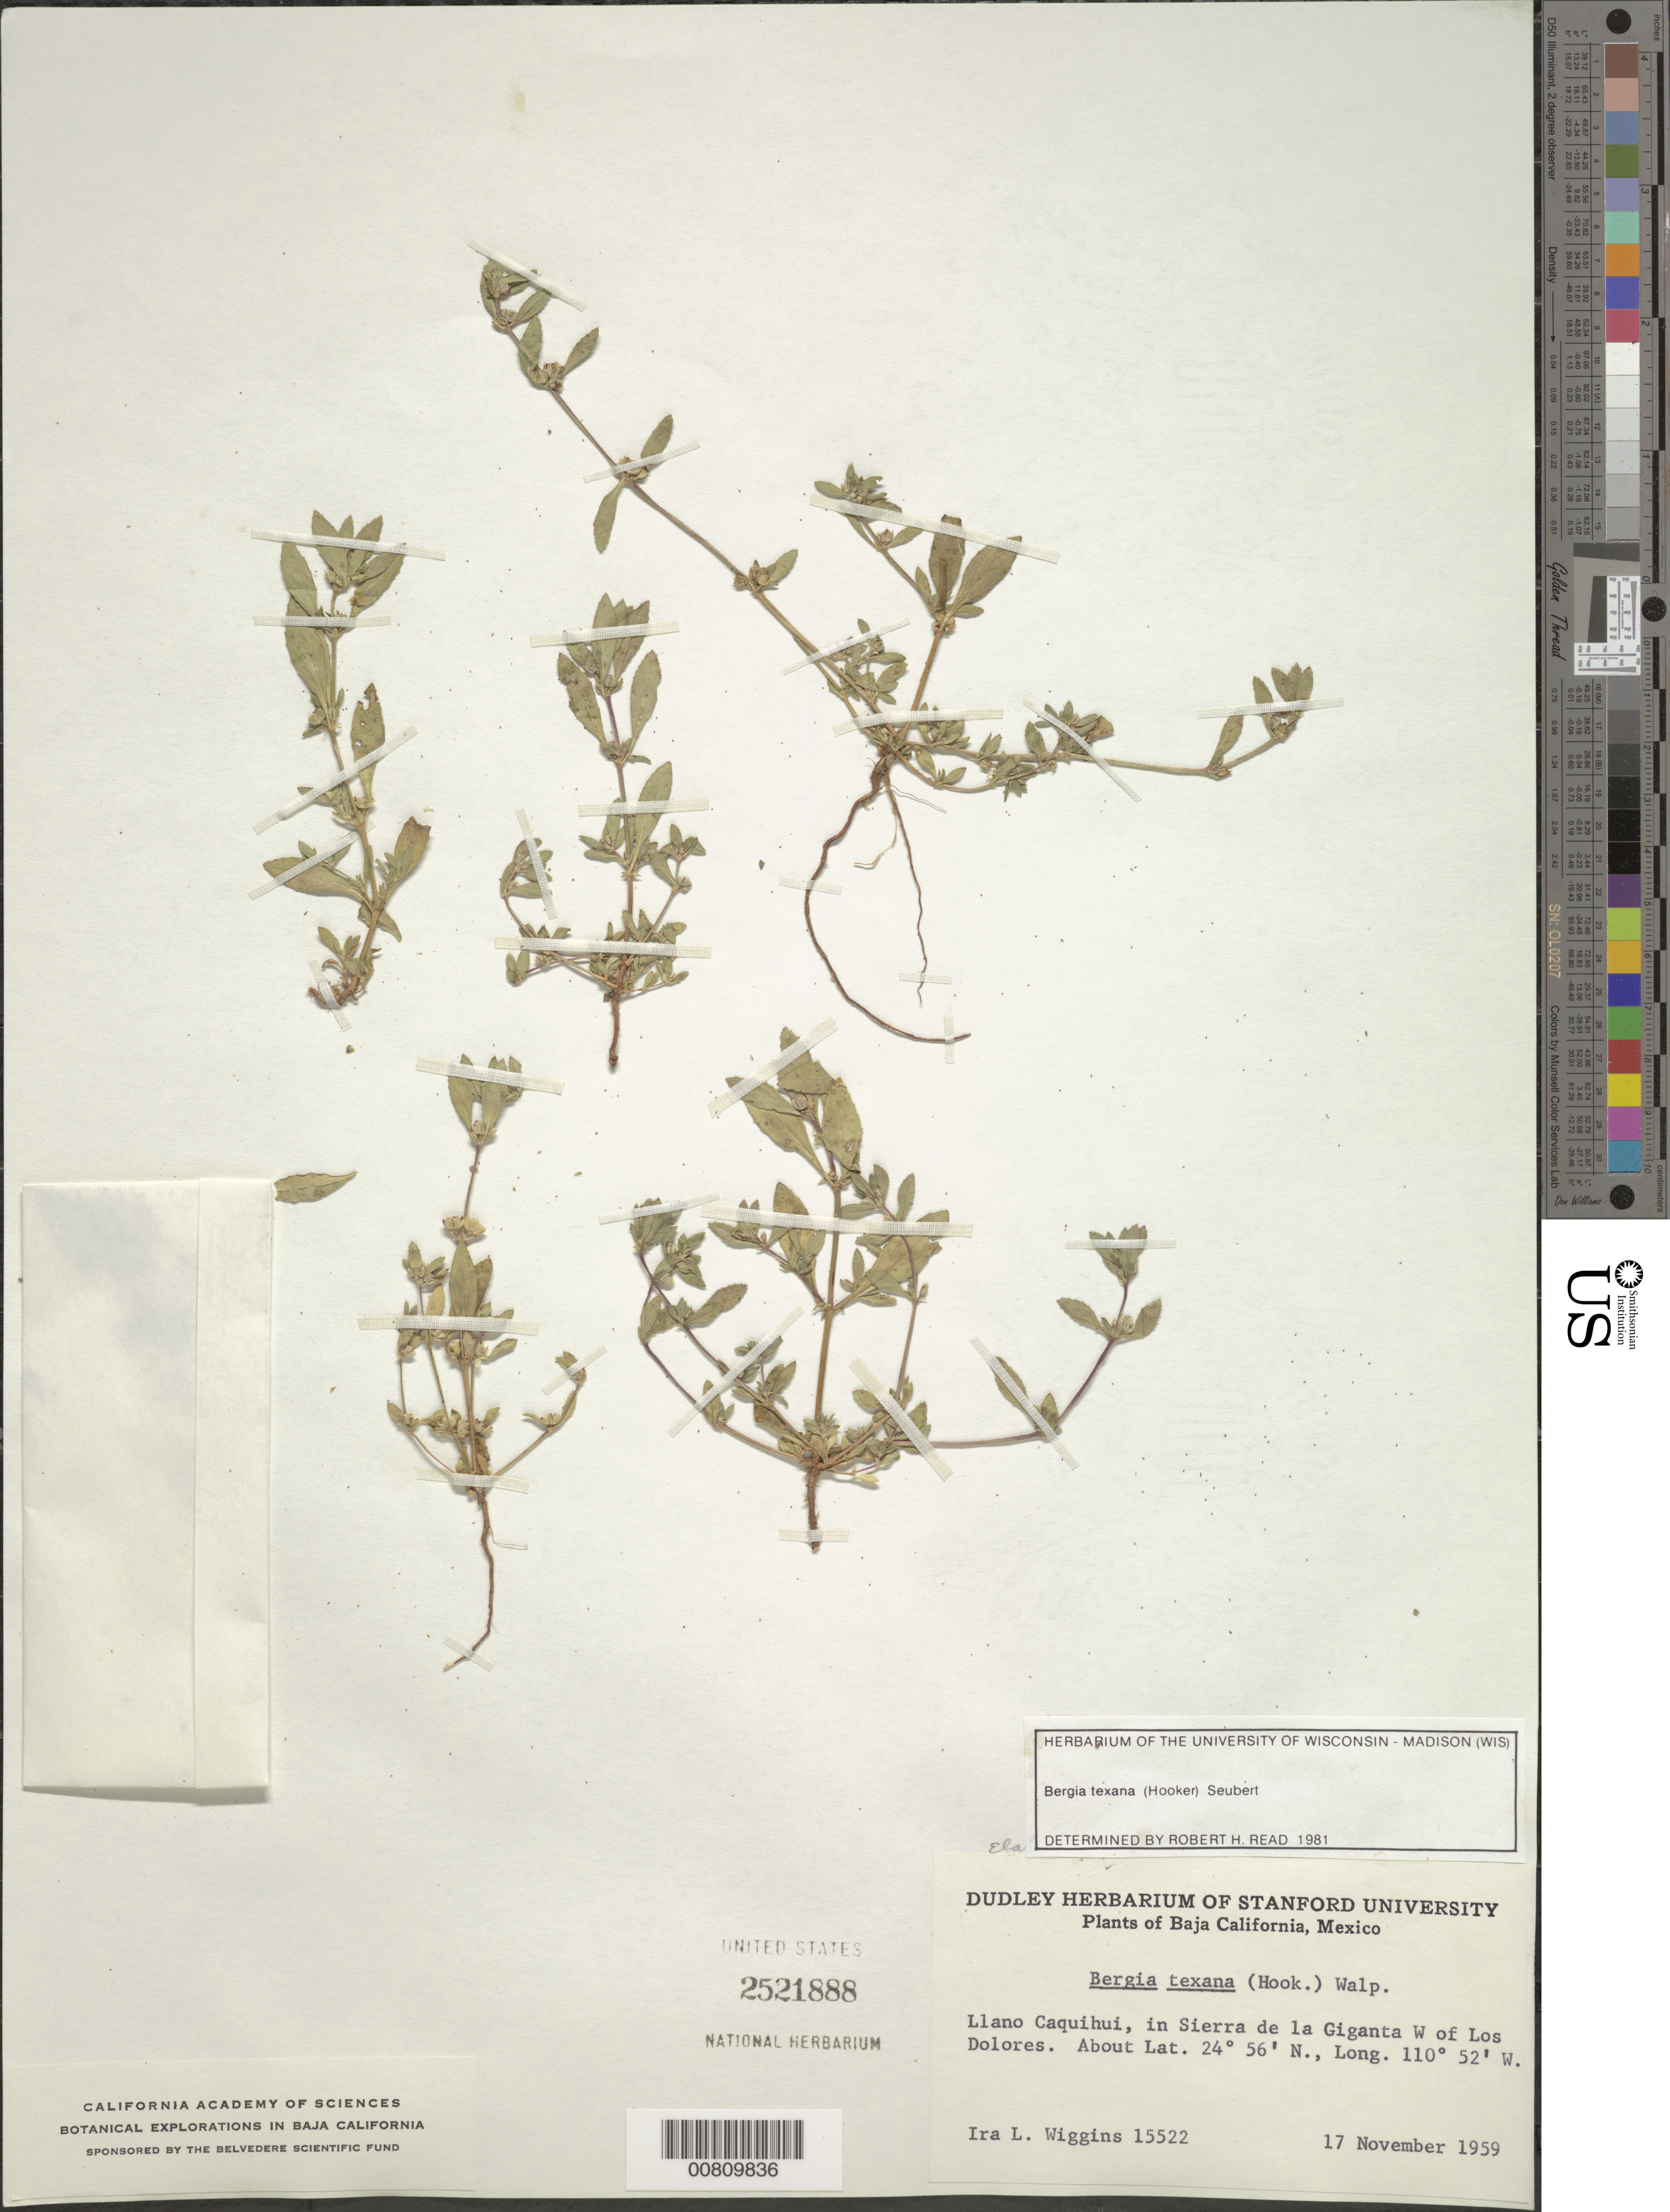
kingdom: Plantae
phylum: Tracheophyta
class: Magnoliopsida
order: Malpighiales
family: Elatinaceae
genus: Bergia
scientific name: Bergia texana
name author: (Hook.) Seub.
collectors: I. L. Wiggins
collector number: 15522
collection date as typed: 17 Nov 1959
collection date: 1959-11-17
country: Mexico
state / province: Baja California Sur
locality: Llano Caquihui, in Sierra de la Giiganta W of Los Dolores.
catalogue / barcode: US 2521888